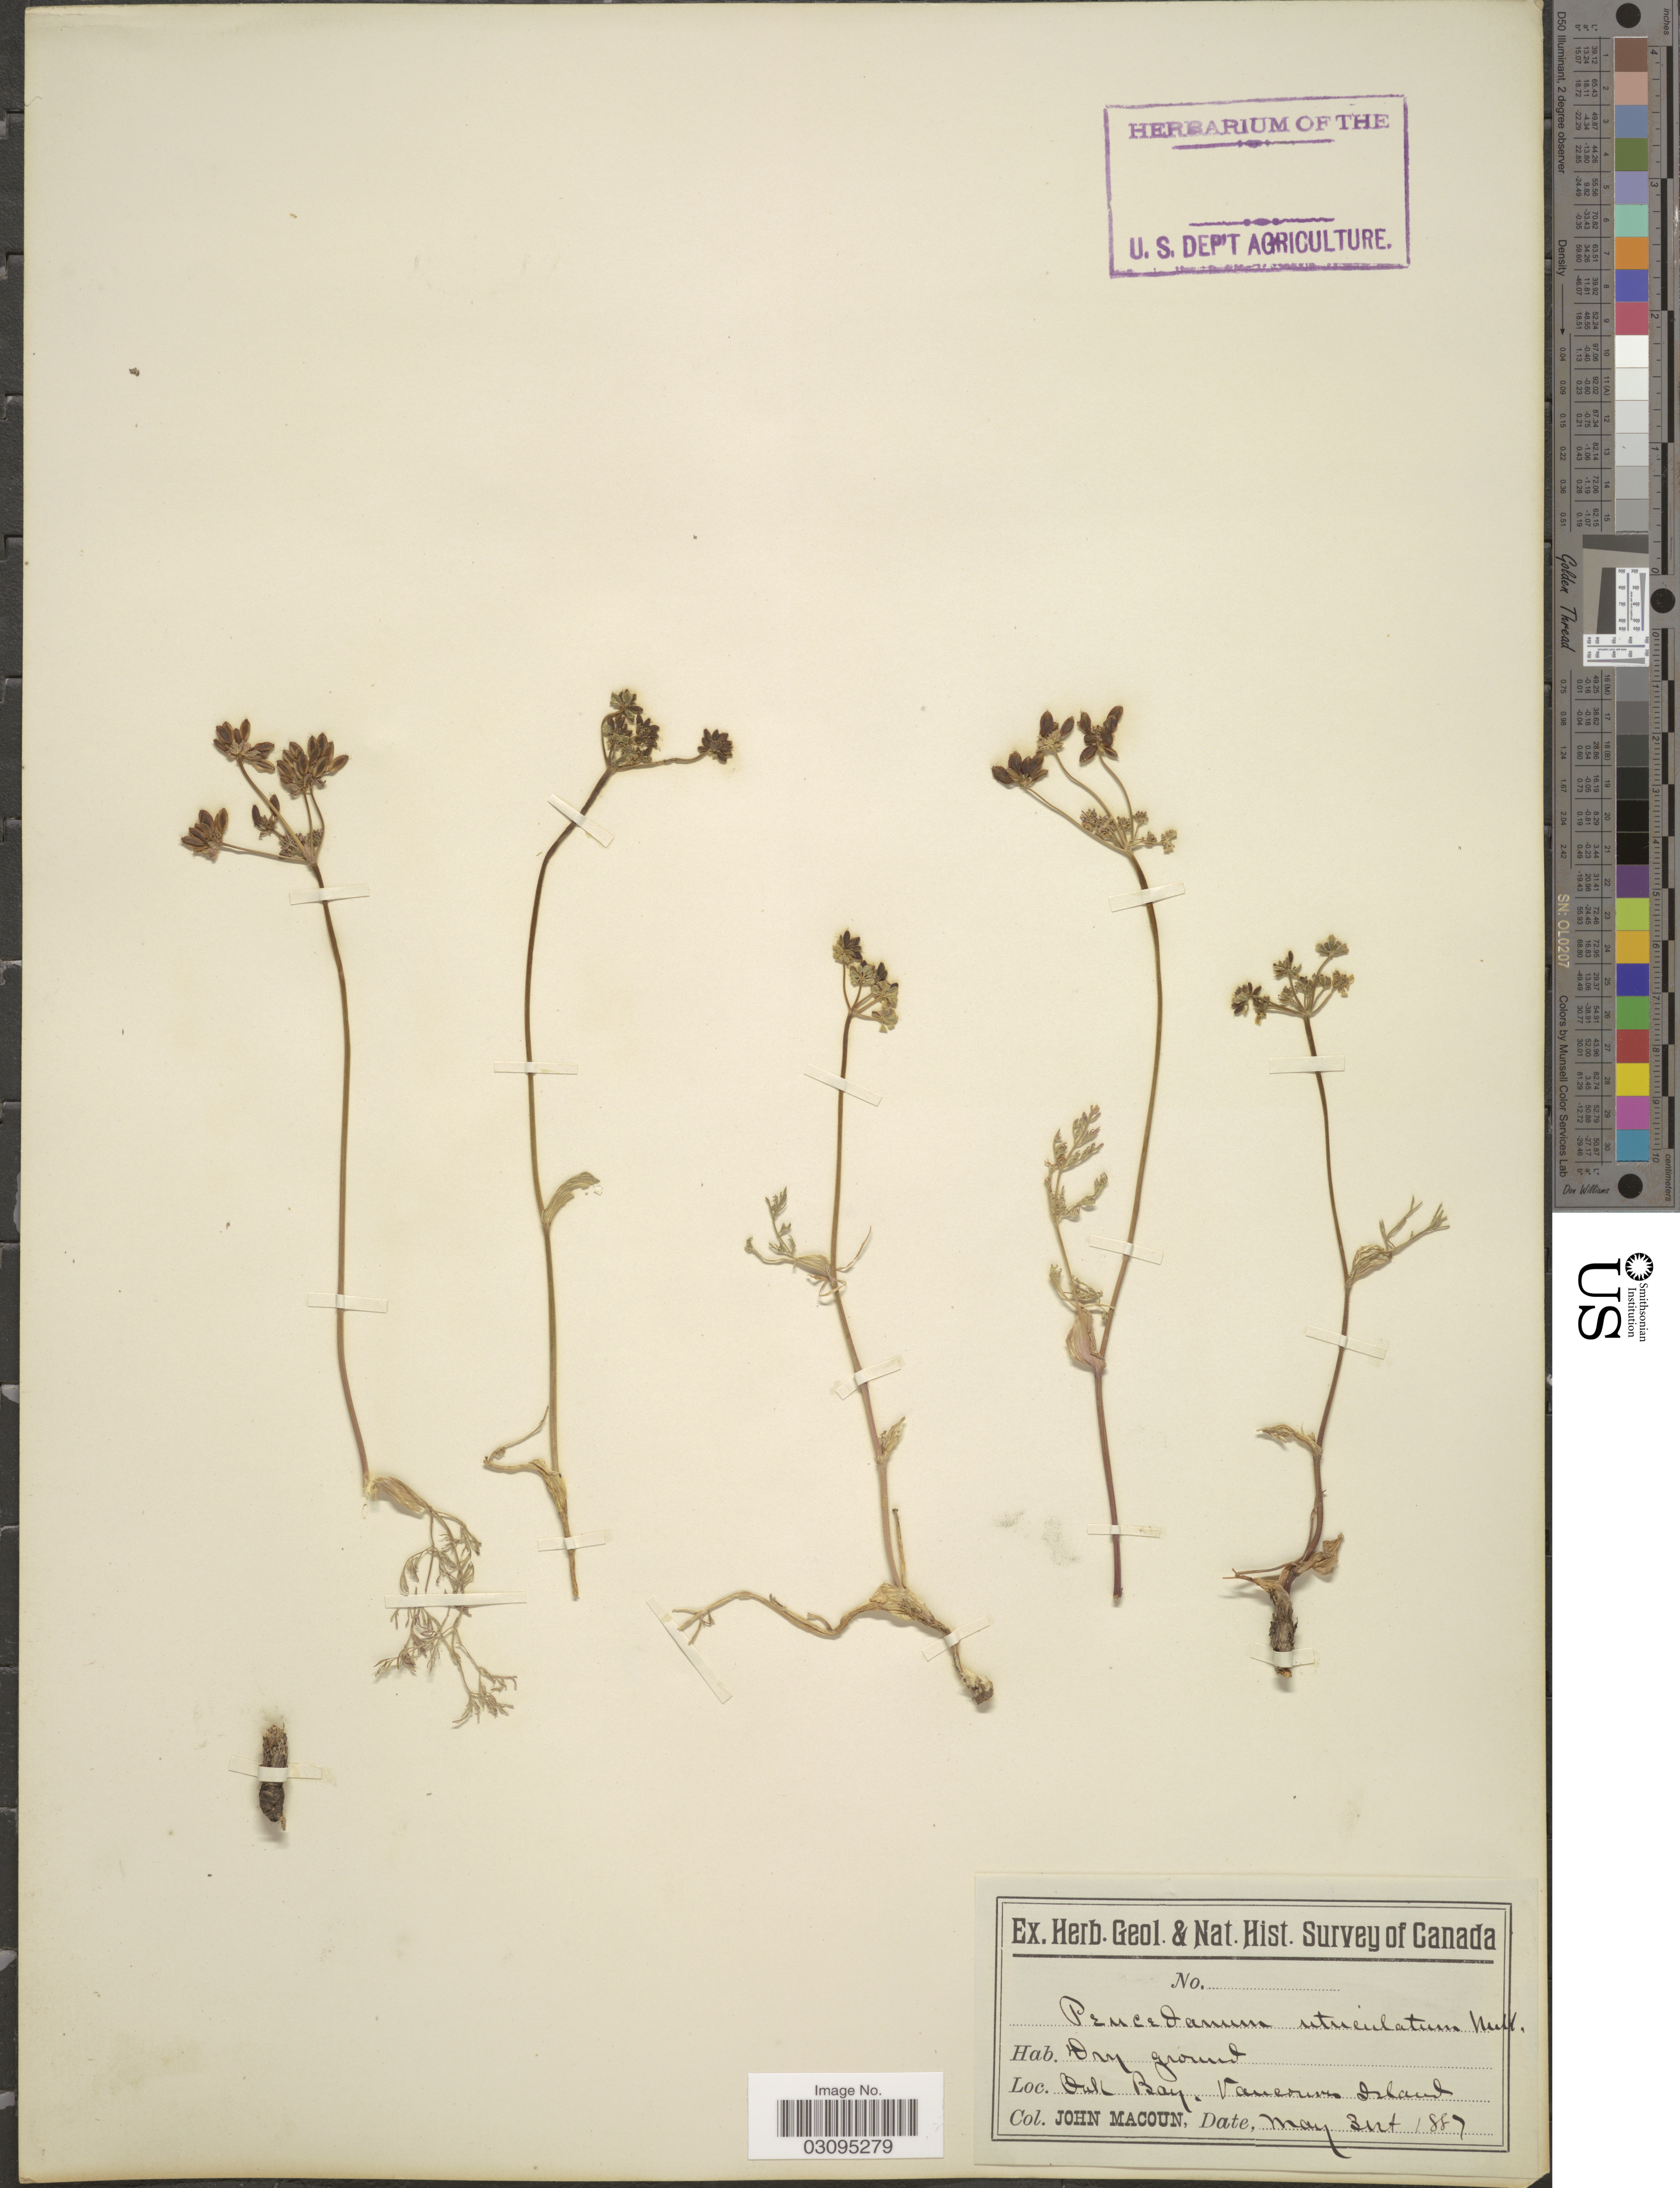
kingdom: Plantae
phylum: Tracheophyta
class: Magnoliopsida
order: Apiales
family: Apiaceae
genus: Lomatium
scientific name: Lomatium utriculatum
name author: (Nutt. ex Torr. & A. Gray) J.M. Coult. & Rose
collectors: J. Macoun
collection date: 1887-05-03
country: Canada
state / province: British Columbia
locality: Oak Bay, Vancouver Island.